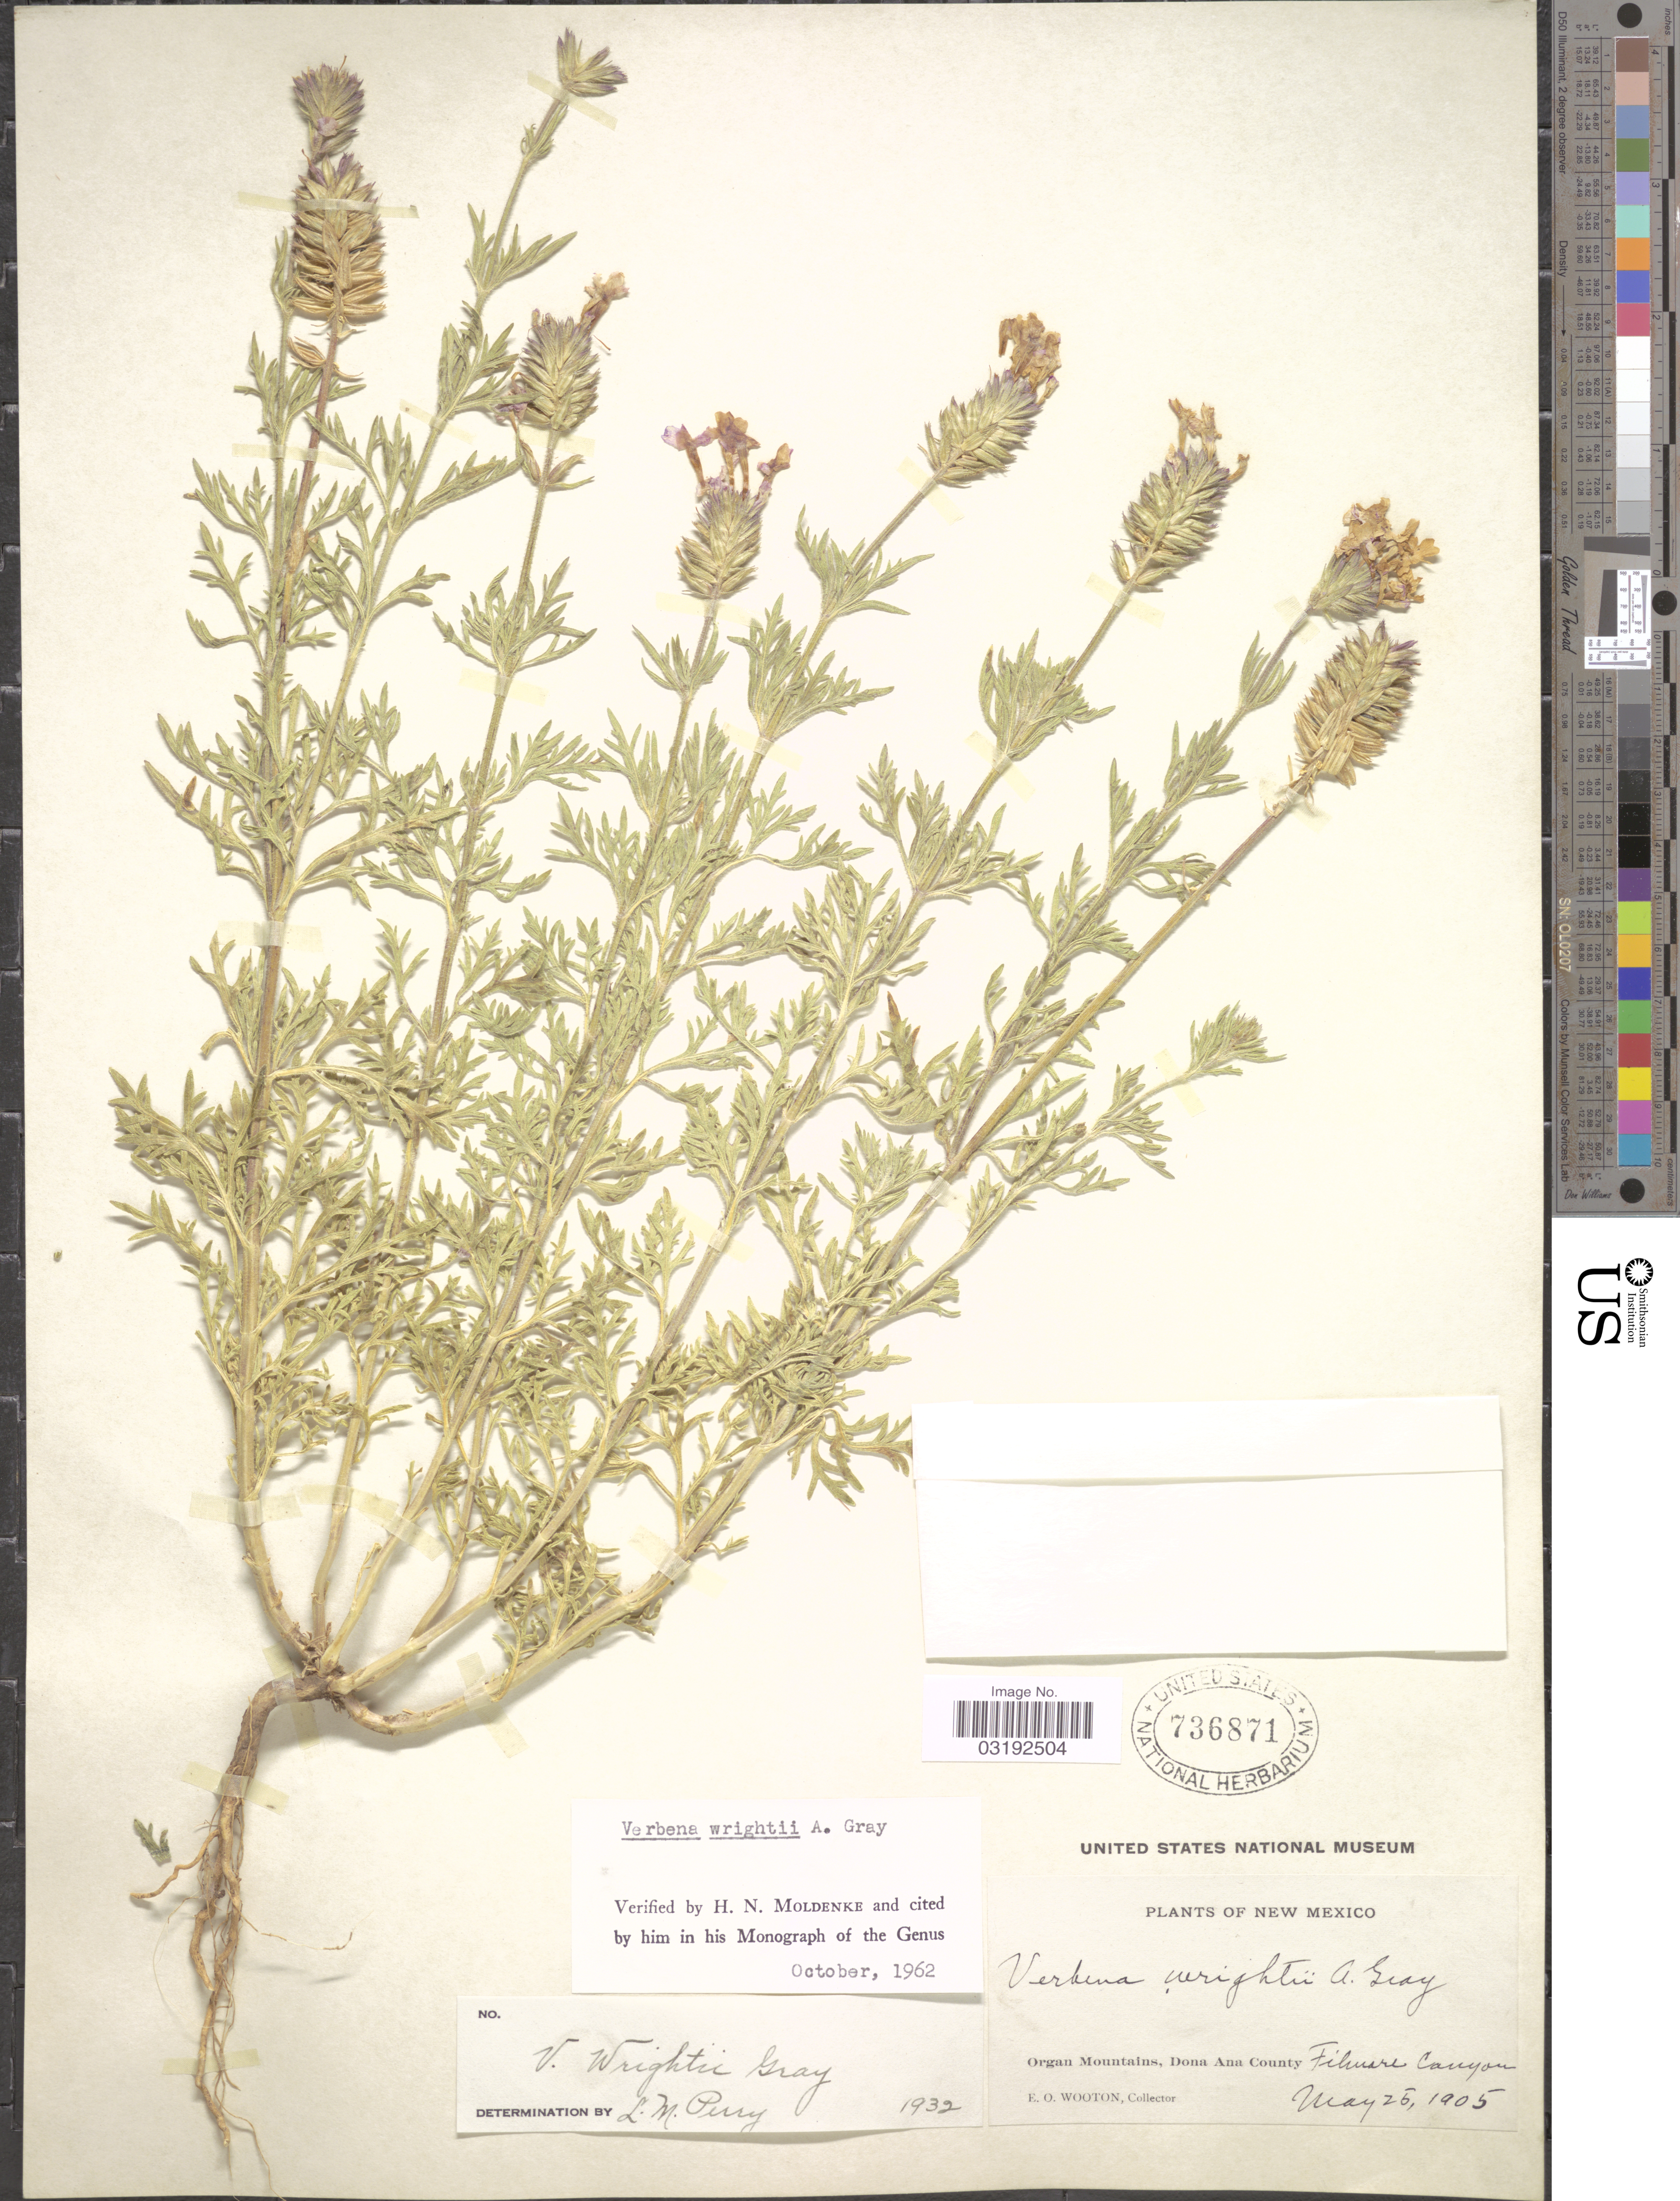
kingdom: Plantae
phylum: Tracheophyta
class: Magnoliopsida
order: Lamiales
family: Verbenaceae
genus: Verbena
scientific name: Verbena wrightii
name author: A. Gray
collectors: E. O. Wooton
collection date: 1905-05-25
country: United States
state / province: New Mexico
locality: Organ Mountains, Dona Ana County. Filmore Canyon.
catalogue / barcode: US 736871